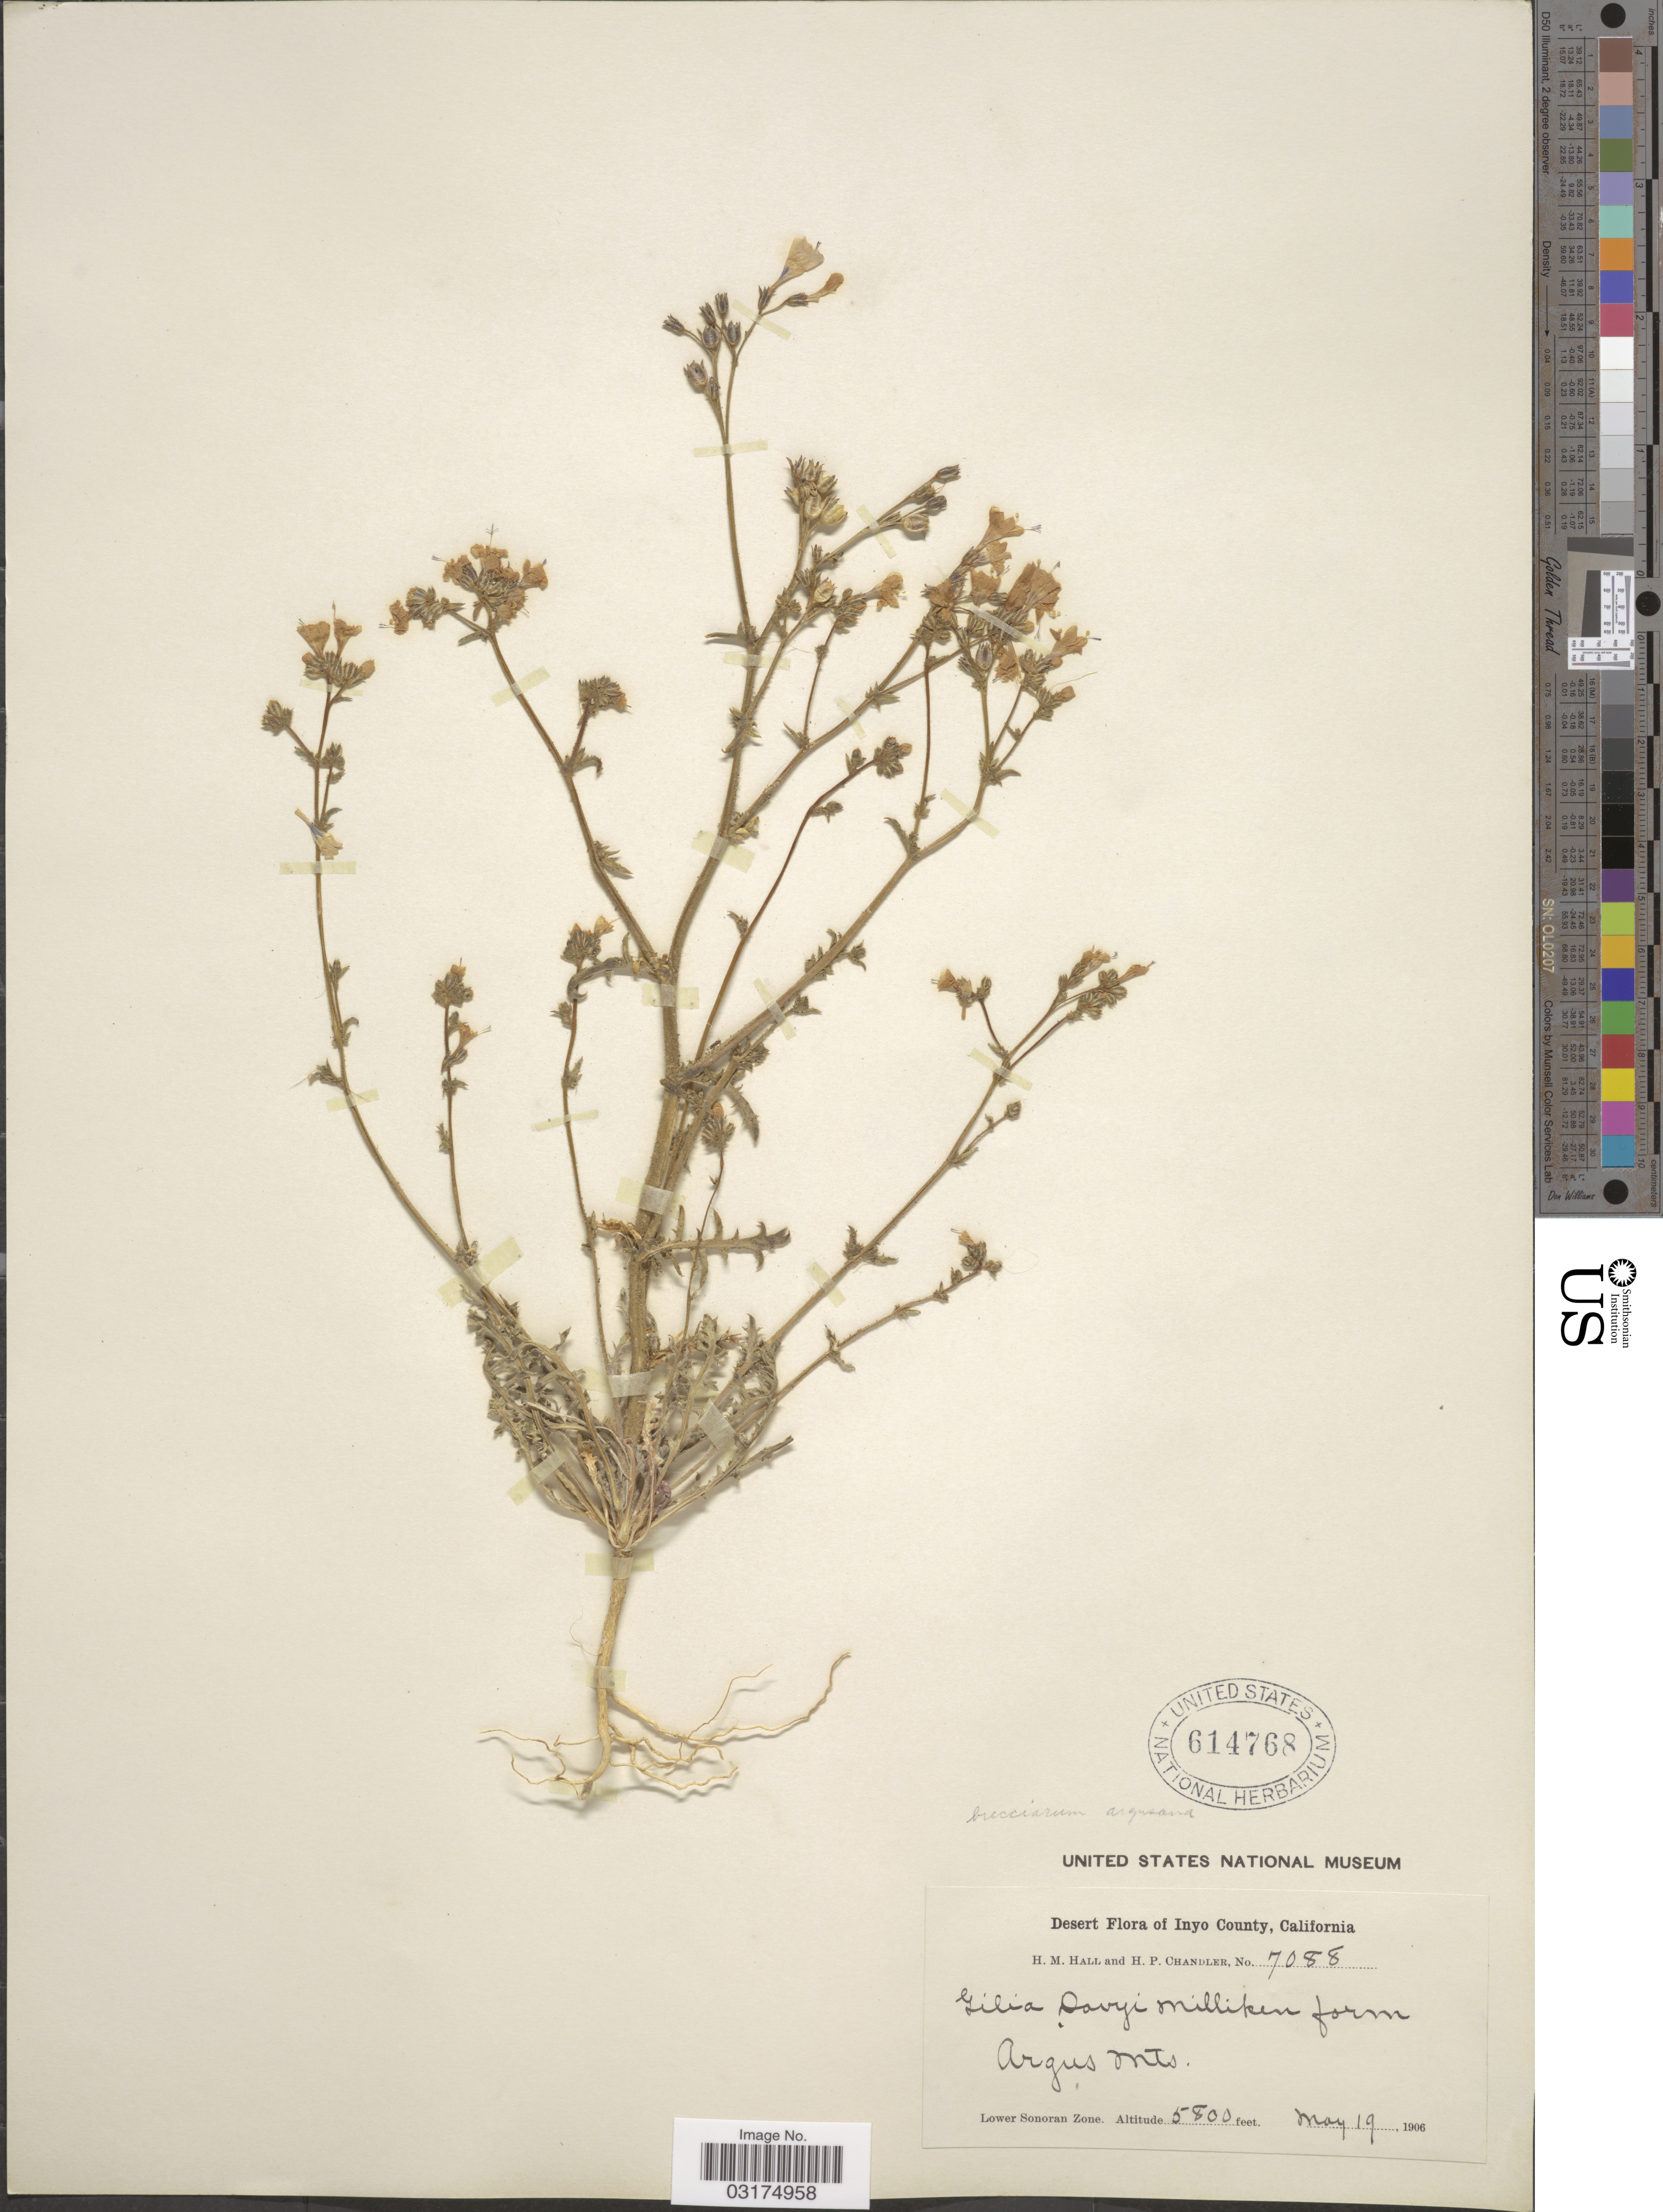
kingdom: Plantae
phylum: Tracheophyta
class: Magnoliopsida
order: Ericales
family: Polemoniaceae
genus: Gilia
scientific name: Gilia sp.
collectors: H. M. Hall & H. Chandler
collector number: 7088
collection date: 1906-05-19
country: United States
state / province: California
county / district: Inyo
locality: Inyo County. Argus Mts. Lower Sonoran Zone.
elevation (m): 1768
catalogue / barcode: US 614768